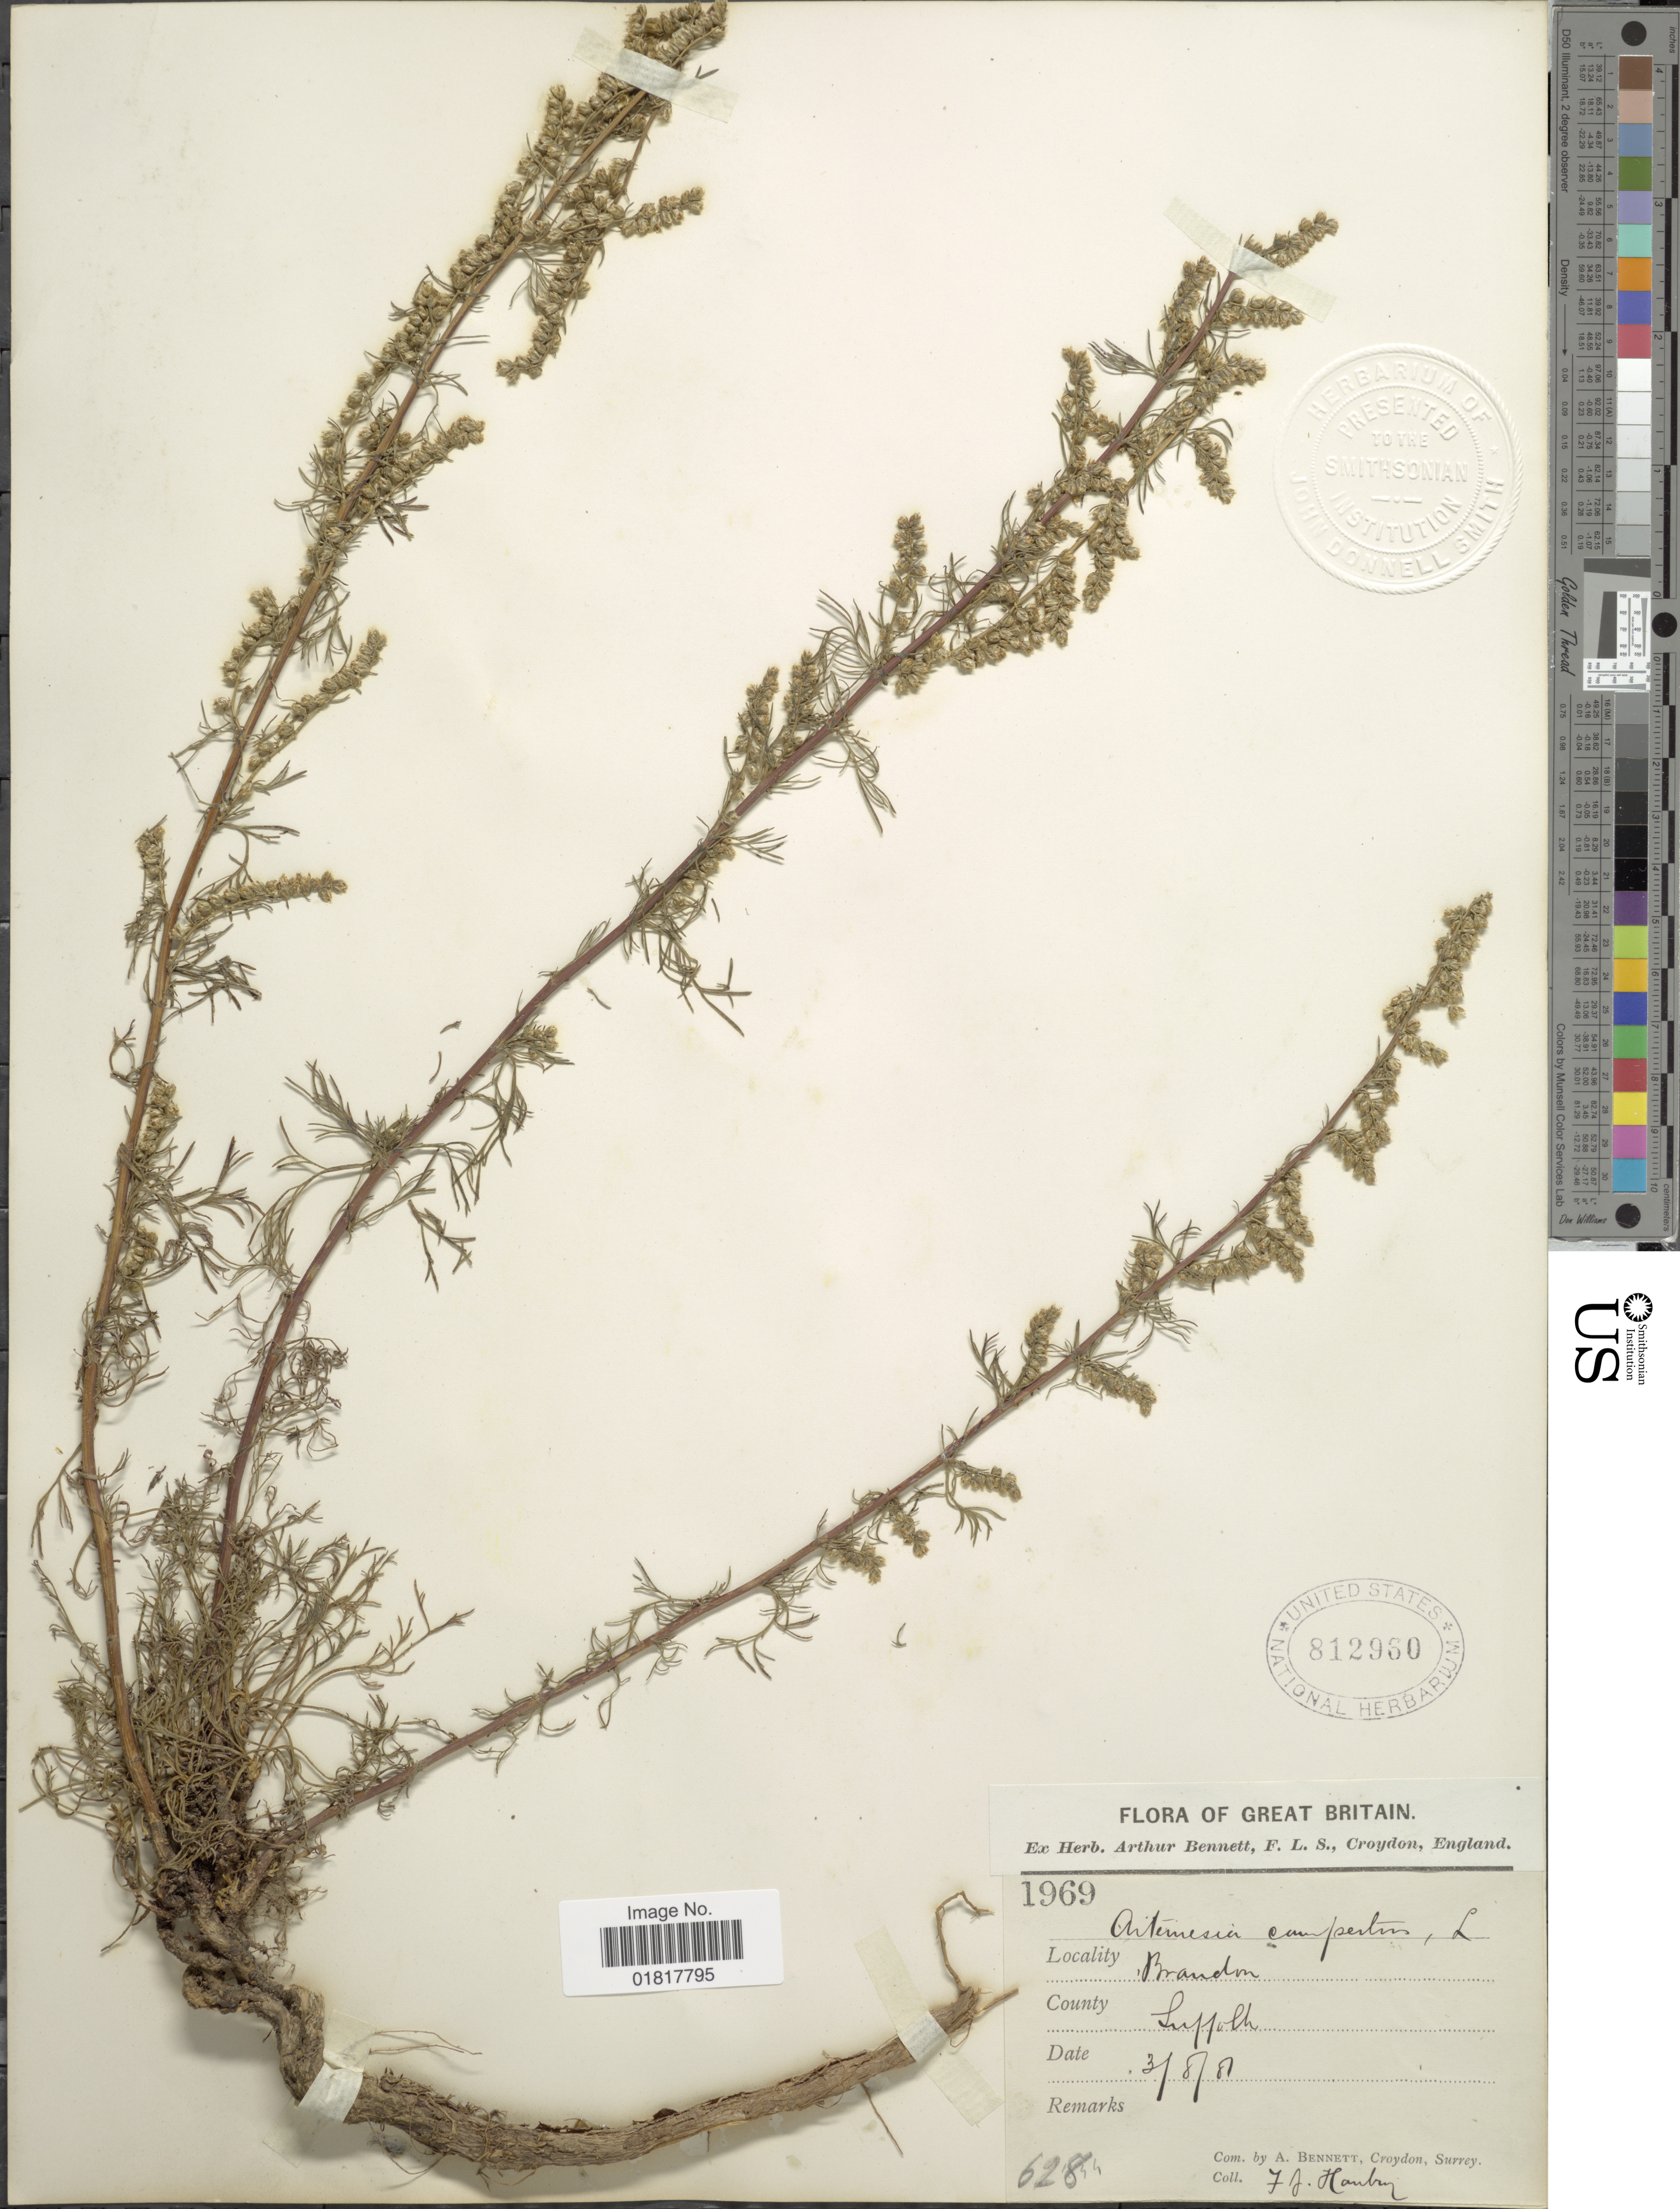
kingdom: Plantae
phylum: Tracheophyta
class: Magnoliopsida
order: Asterales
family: Asteraceae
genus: Artemisia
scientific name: Artemisia campestris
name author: L.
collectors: J. Hanbury-Tracy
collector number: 1969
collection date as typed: Transcribed d/m/y: 3/8/81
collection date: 1888-08-03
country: United Kingdom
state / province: England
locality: Great Britain, Brandon, County Suffolk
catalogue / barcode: US 812930